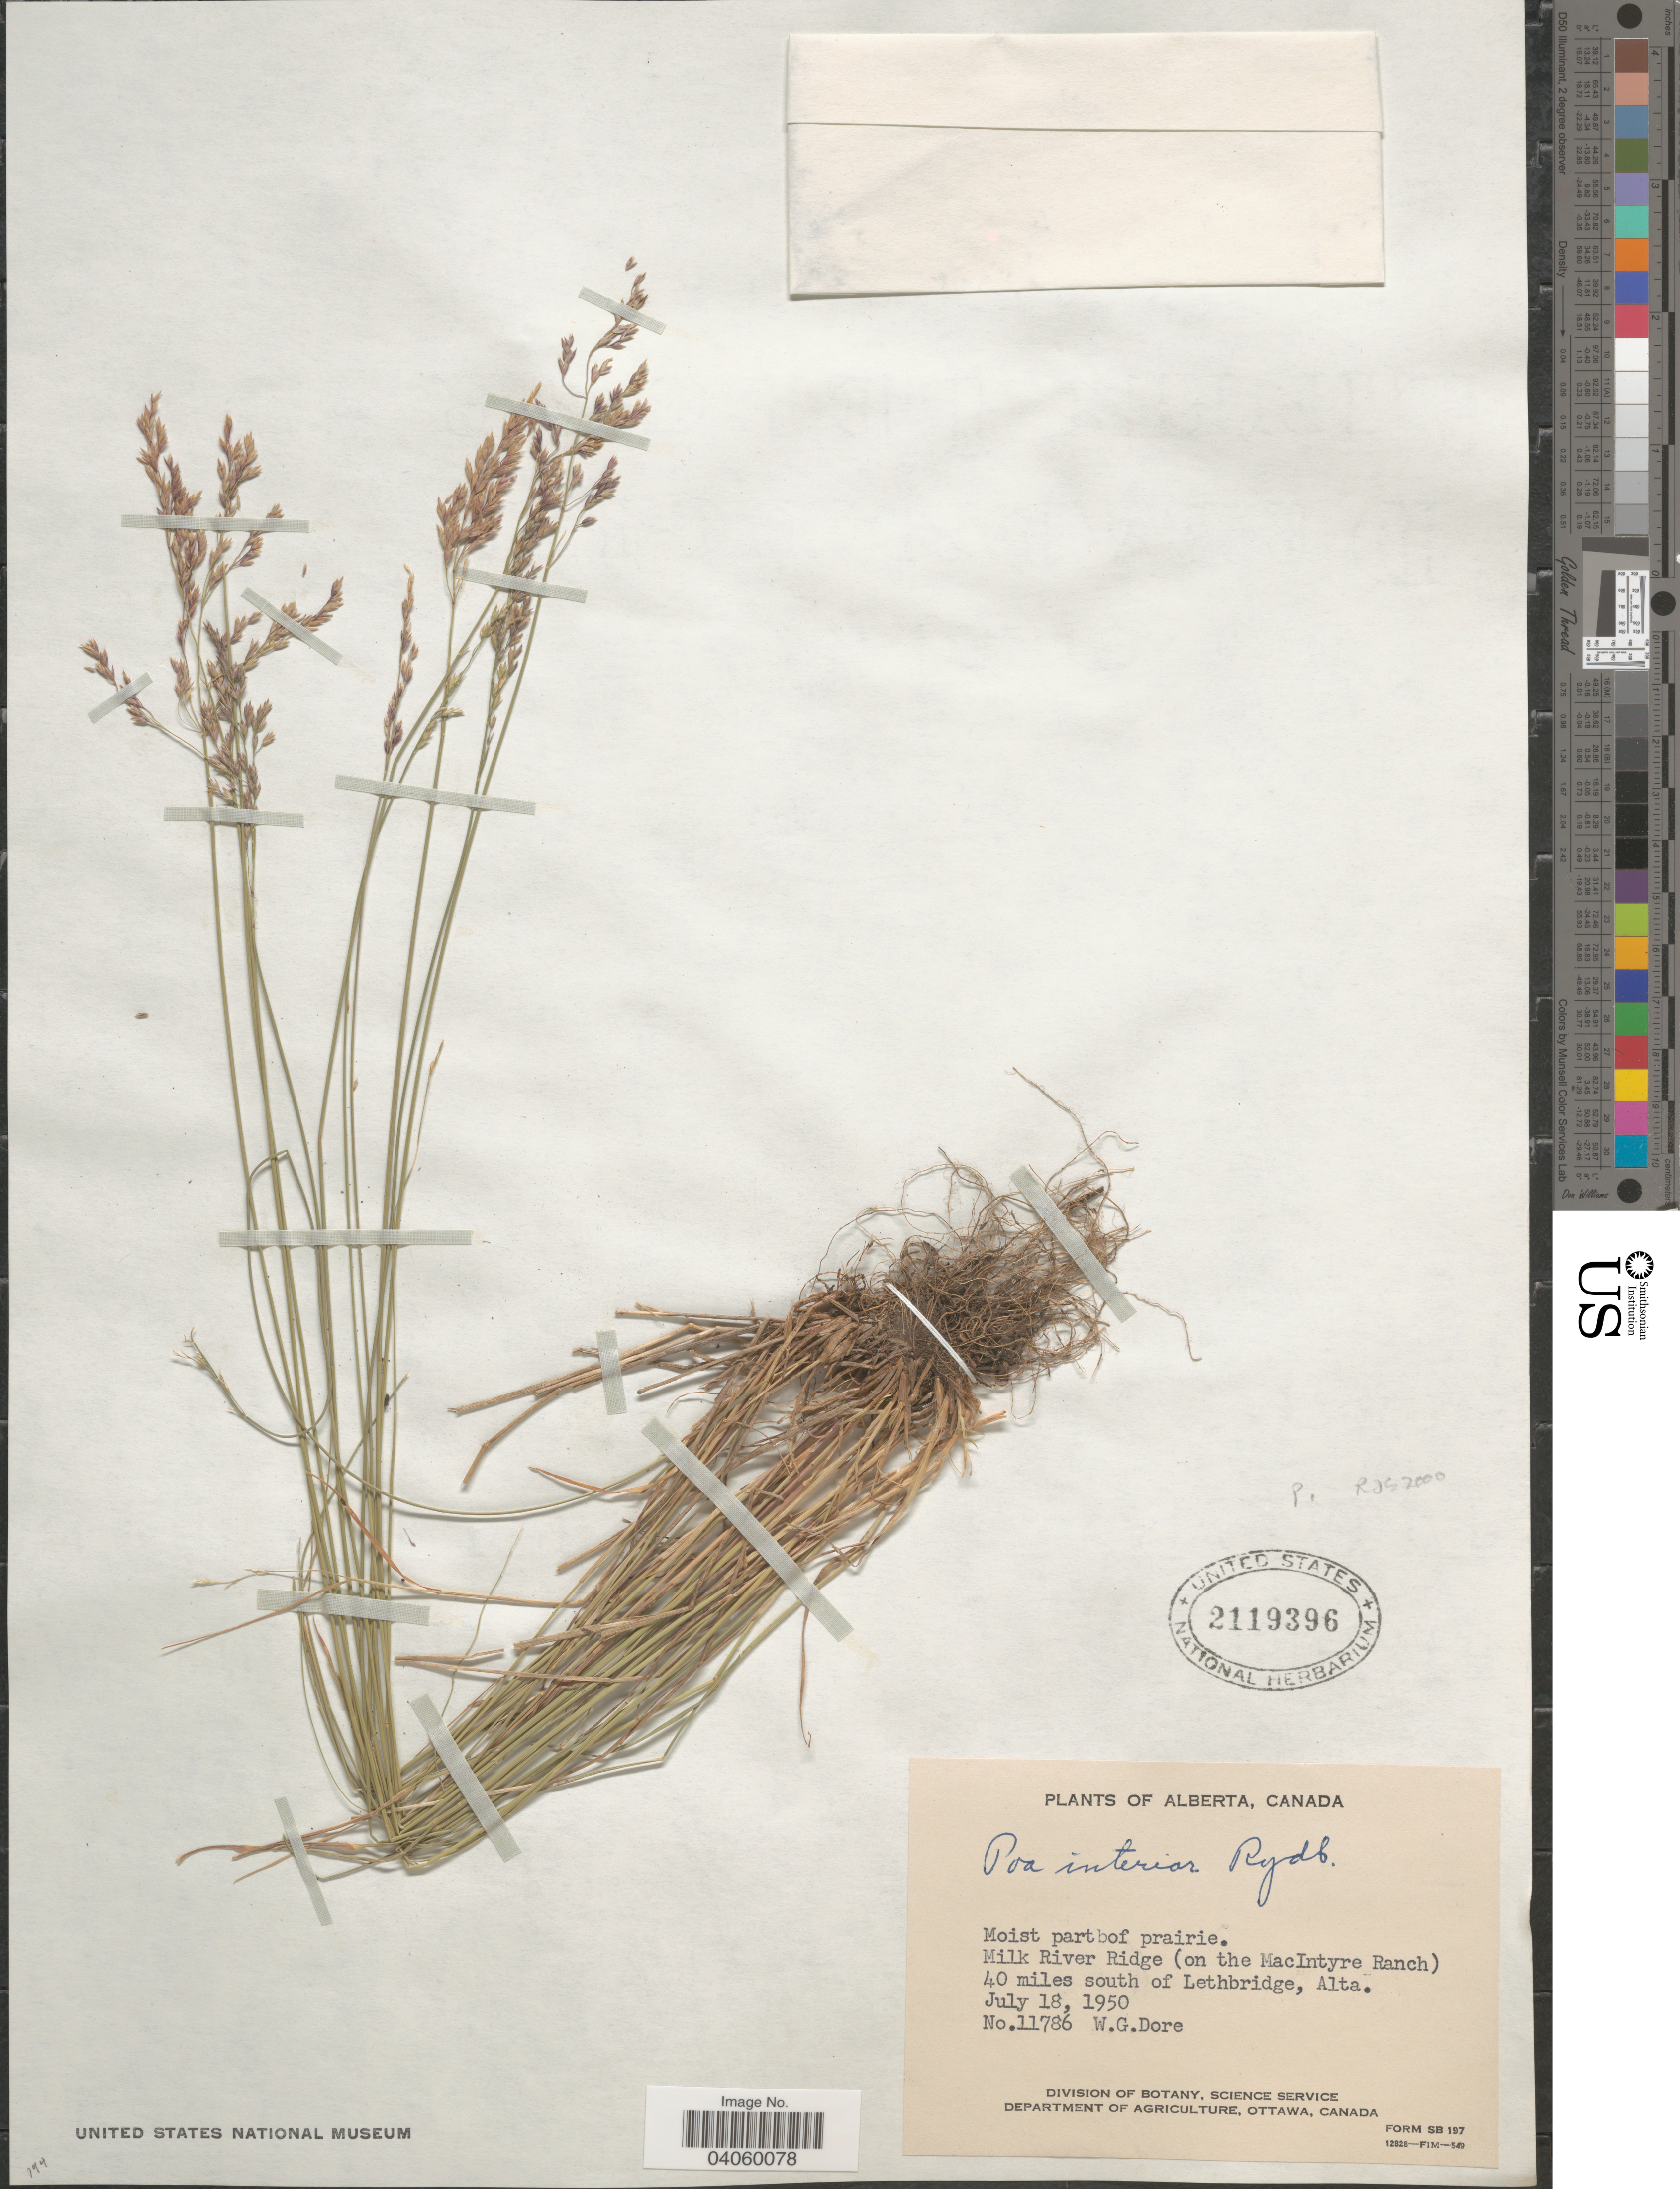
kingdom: Plantae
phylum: Tracheophyta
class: Liliopsida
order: Poales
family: Poaceae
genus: Poa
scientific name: Poa interior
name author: Rydb.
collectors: W. Dore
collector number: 11786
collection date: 1950-07-18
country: Canada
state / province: Alberta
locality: Milk River Ridge (on the MacIntyre Ranch) 40 miles south of Lethbridge, Alta.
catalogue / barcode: US 2119396